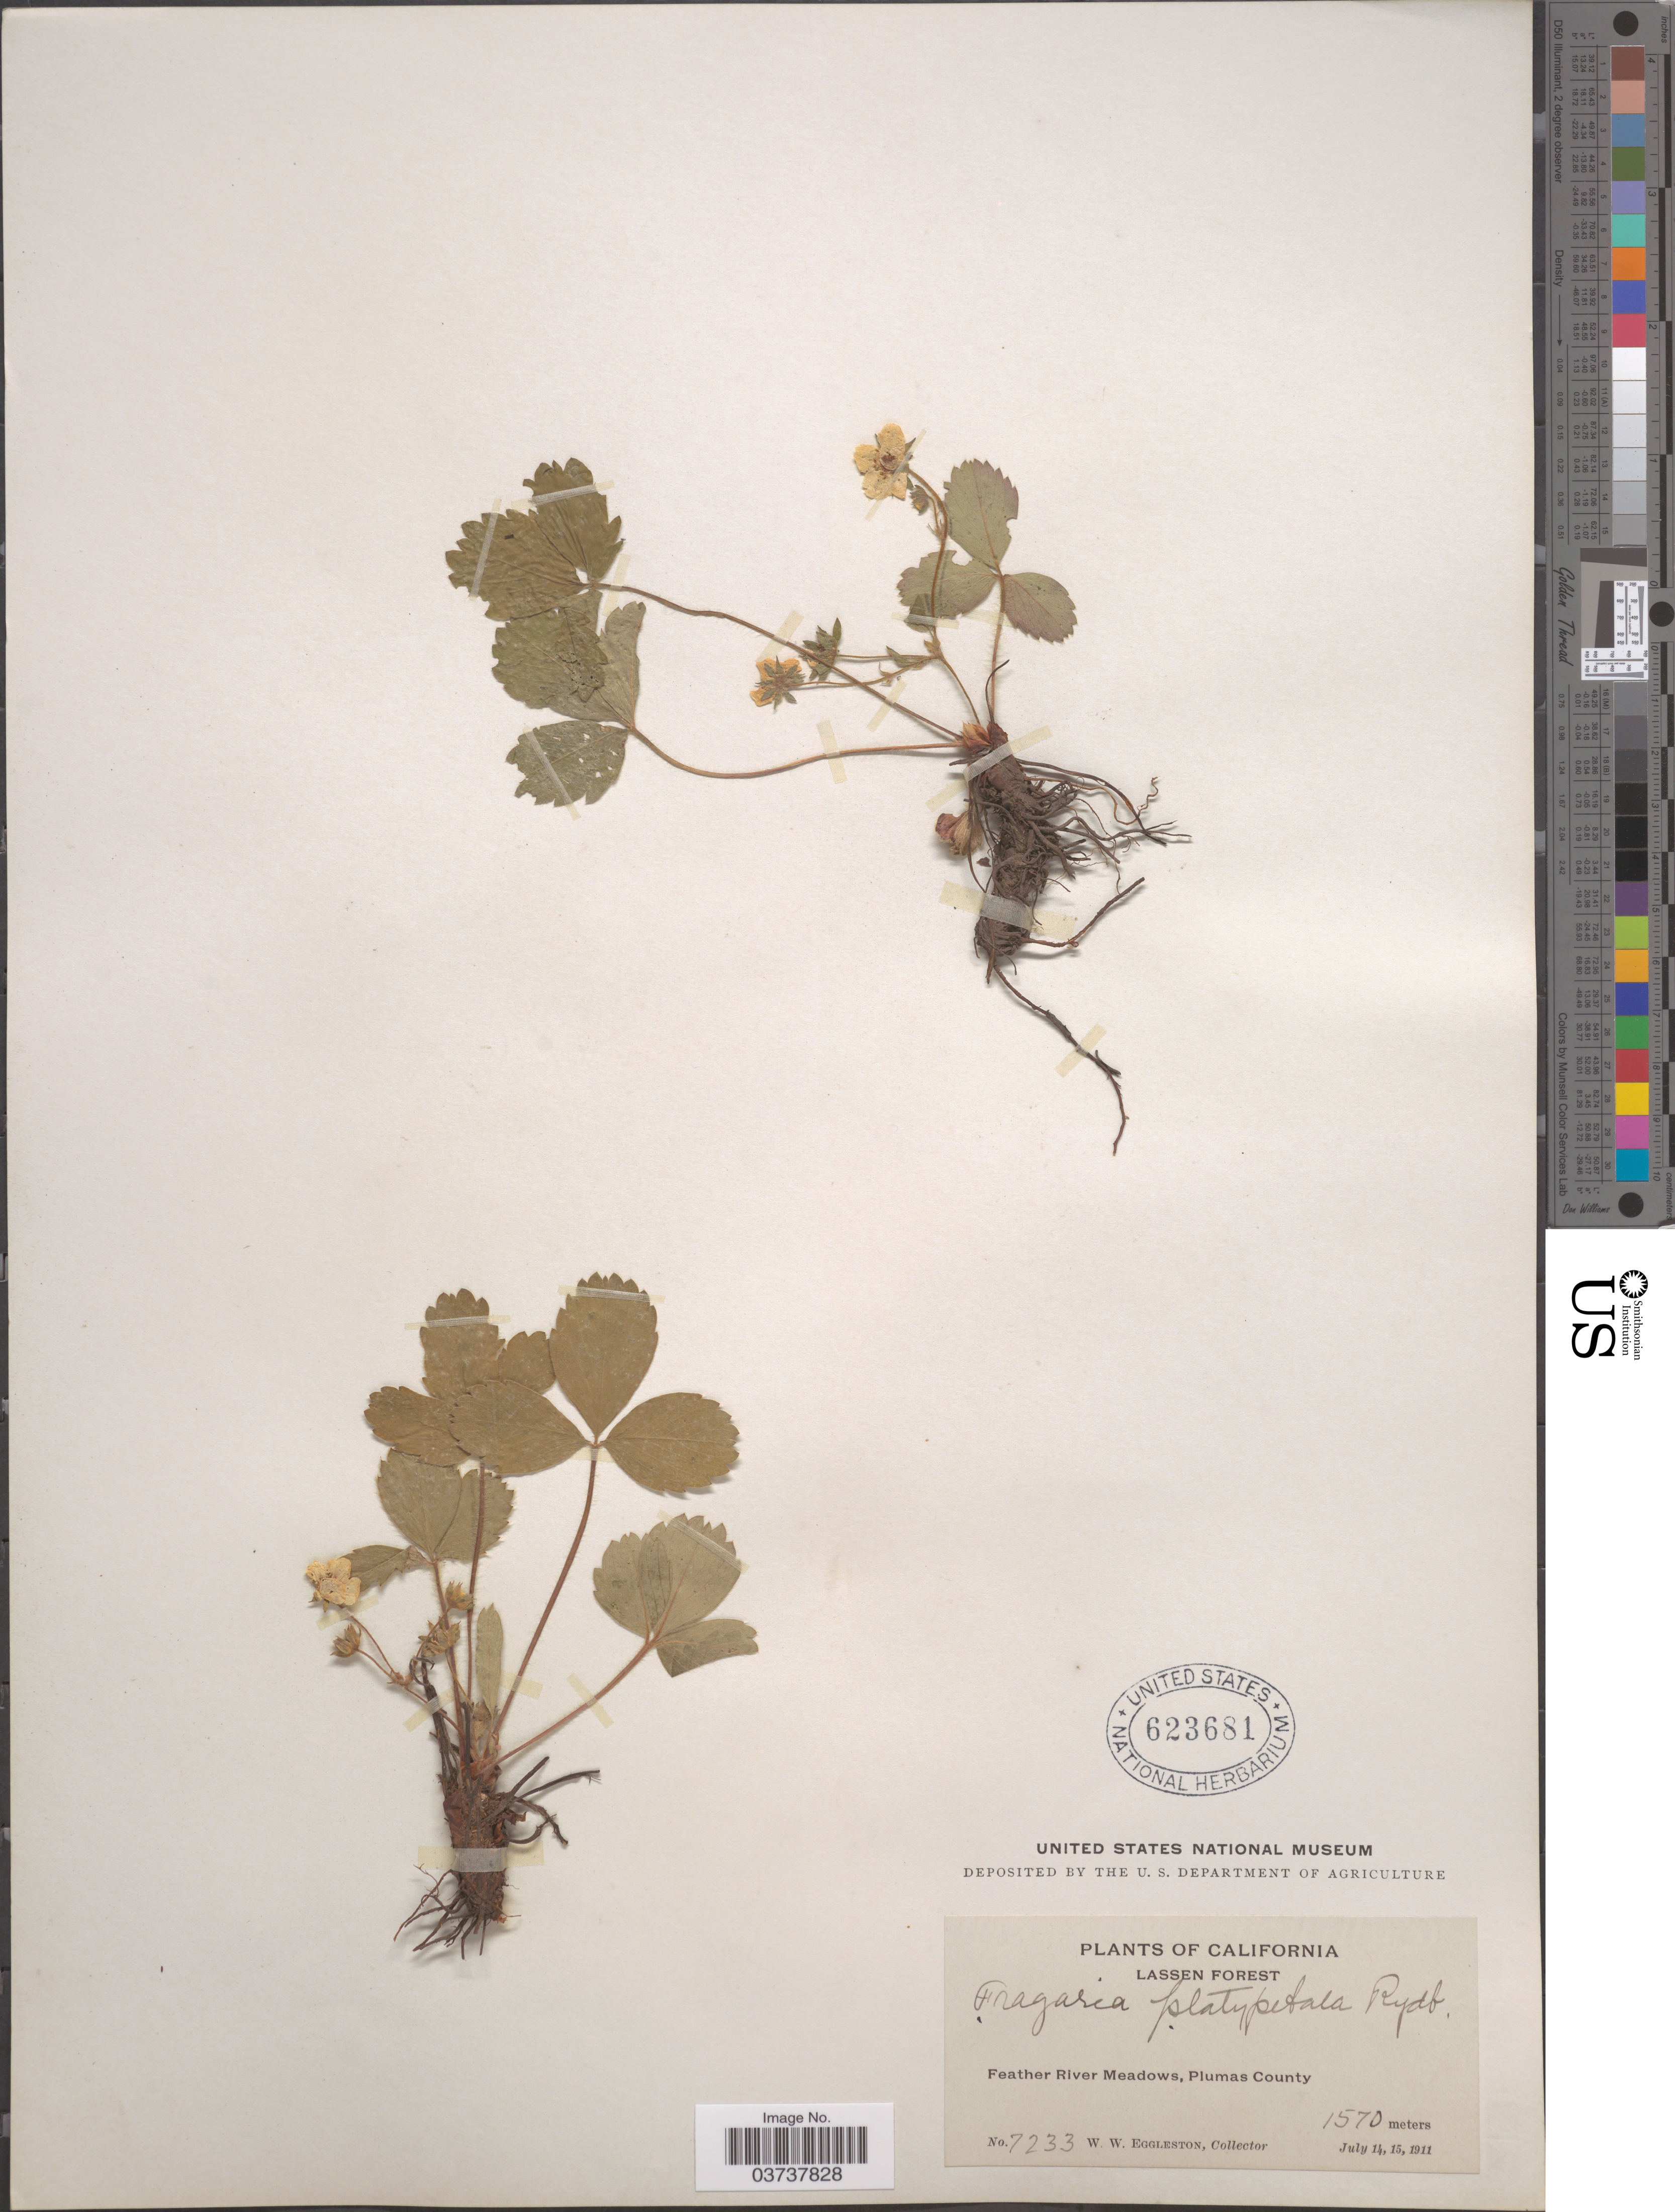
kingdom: Plantae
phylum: Tracheophyta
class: Magnoliopsida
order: Rosales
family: Rosaceae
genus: Fragaria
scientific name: Fragaria virginiana subsp. platypetala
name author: (Rydb.) Staudt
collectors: W. W. Eggleston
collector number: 7233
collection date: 1911-07-14/1911-07-15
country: United States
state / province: California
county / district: Plumas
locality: Lassen Forest. Feather River Meadows, Plumas County.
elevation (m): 1570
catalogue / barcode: US 623681